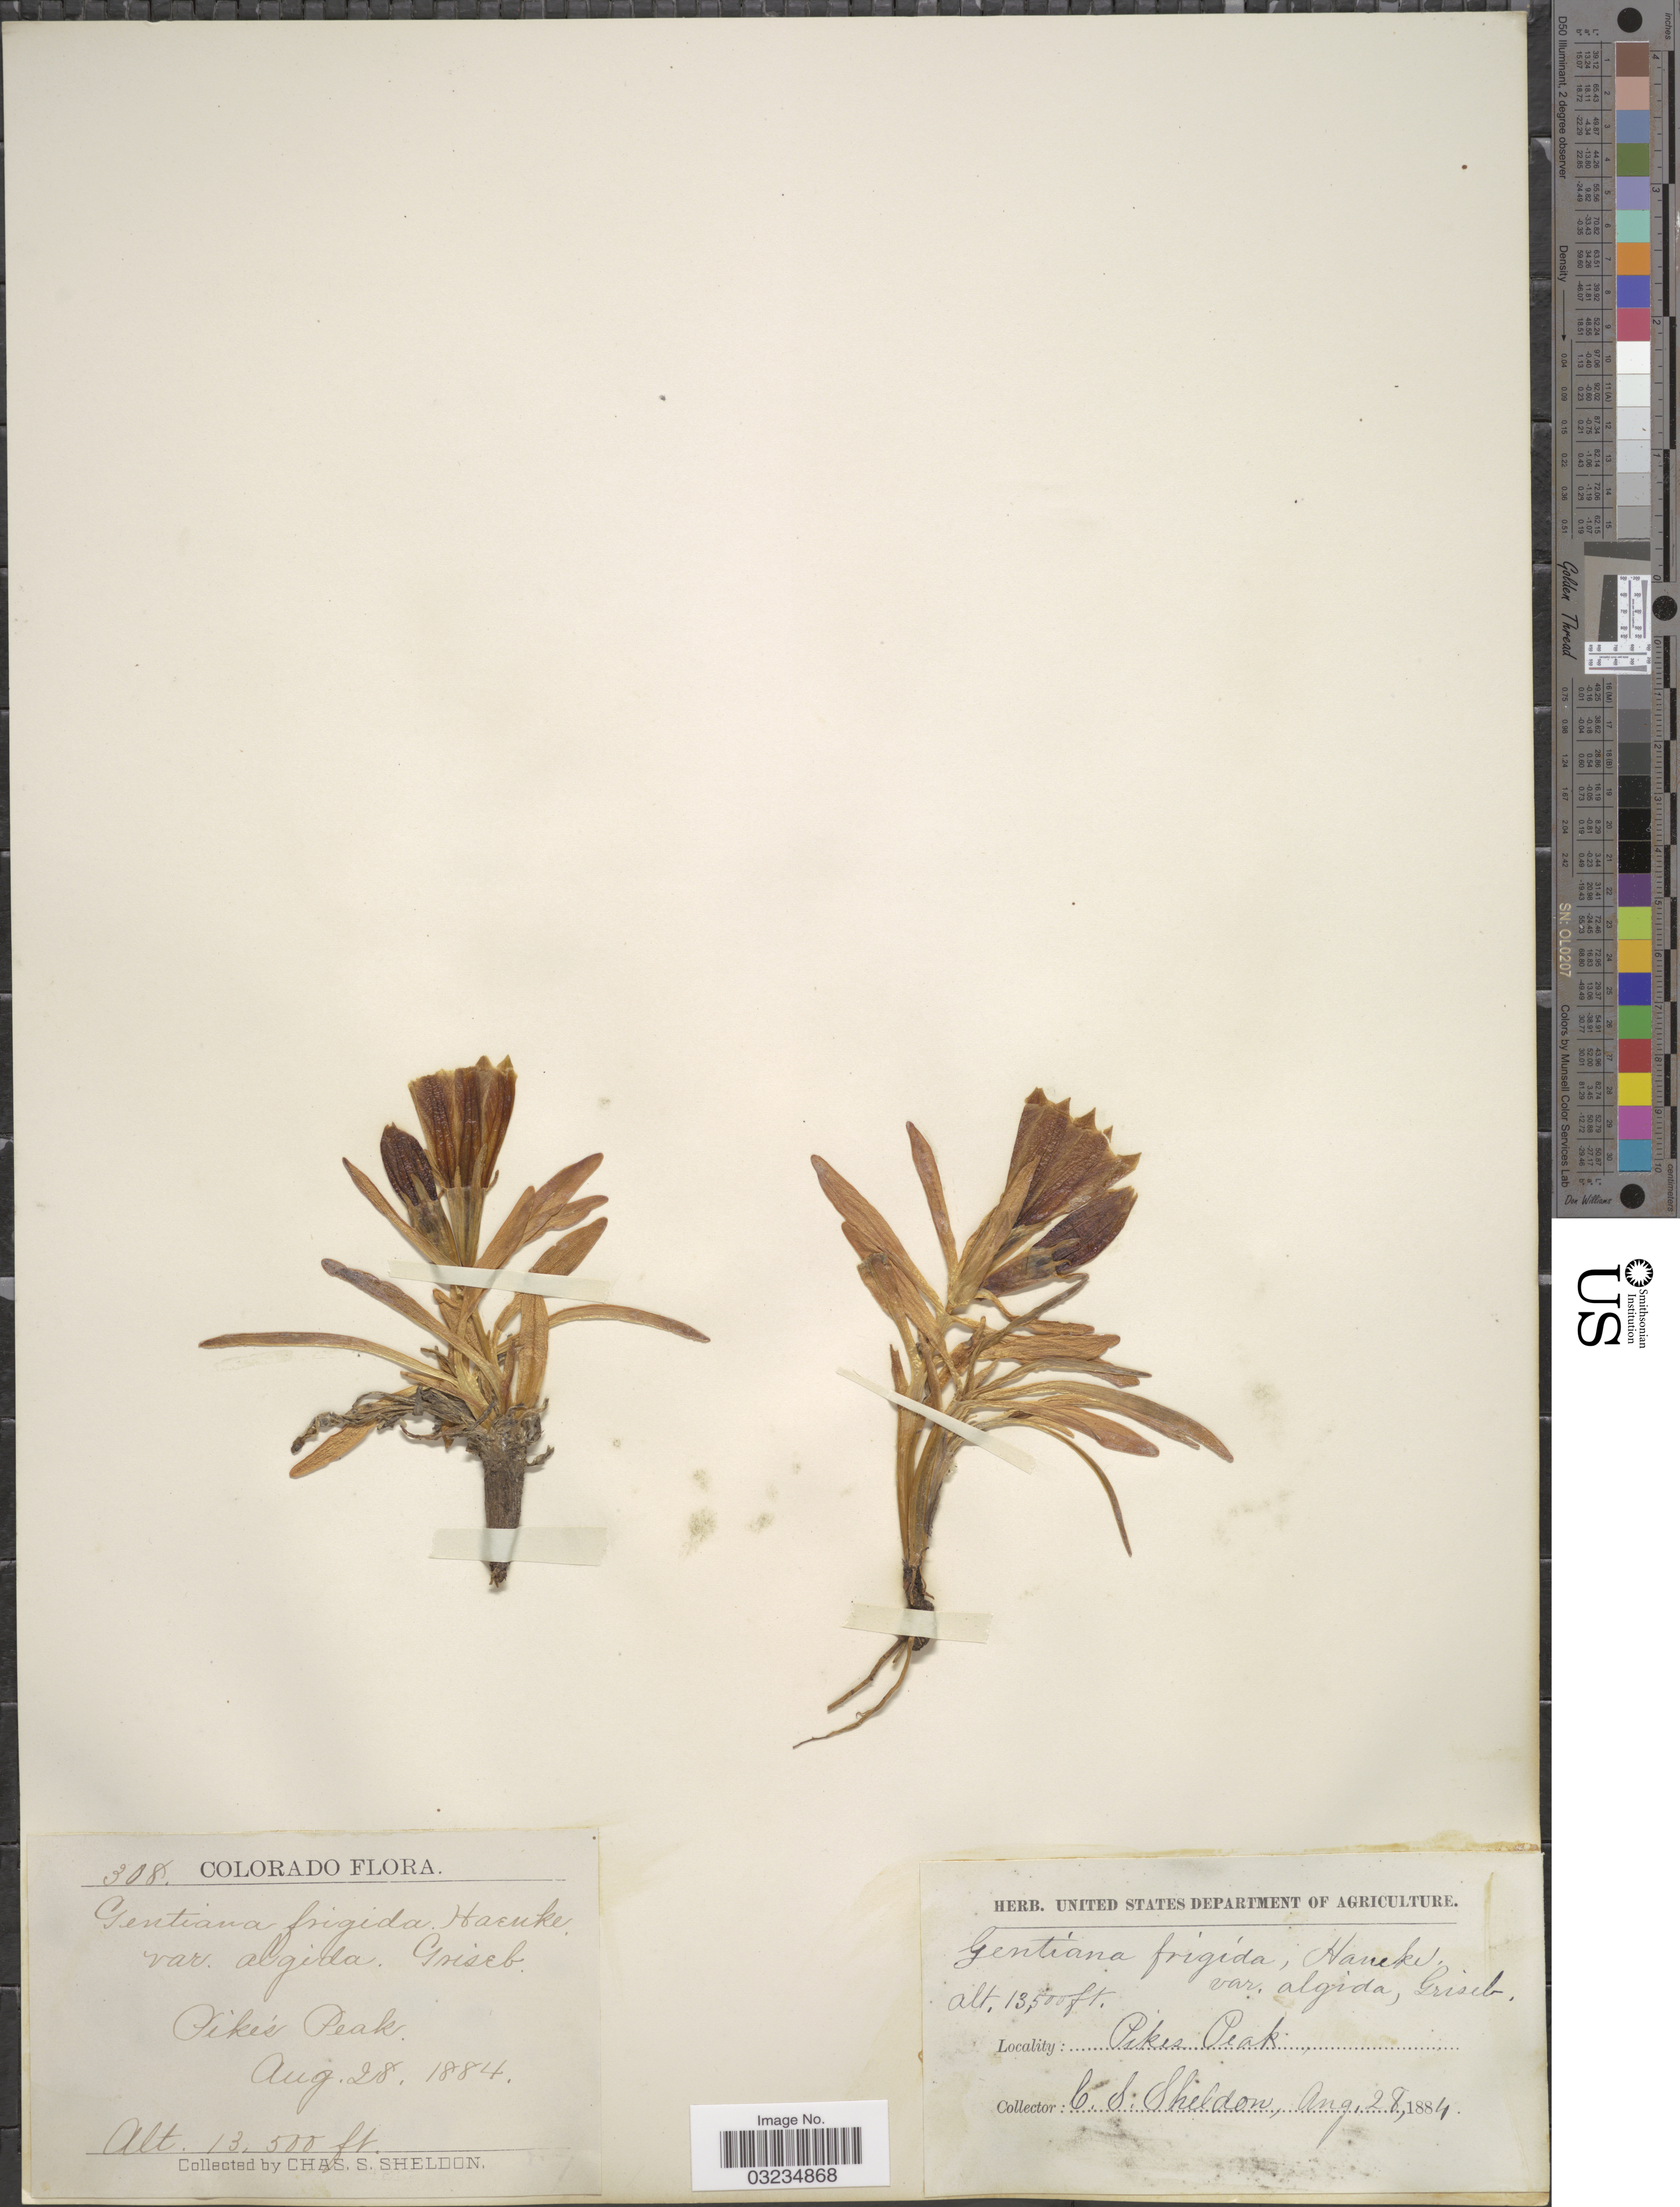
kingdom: Plantae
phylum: Tracheophyta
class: Magnoliopsida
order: Gentianales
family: Gentianaceae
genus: Gentiana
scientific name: Gentiana romanzovii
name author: Ledeb. ex Bunge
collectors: C. S. Sheldon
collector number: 308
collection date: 1884-08-28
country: United States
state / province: Colorado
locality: Pike's Peak.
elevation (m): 4115